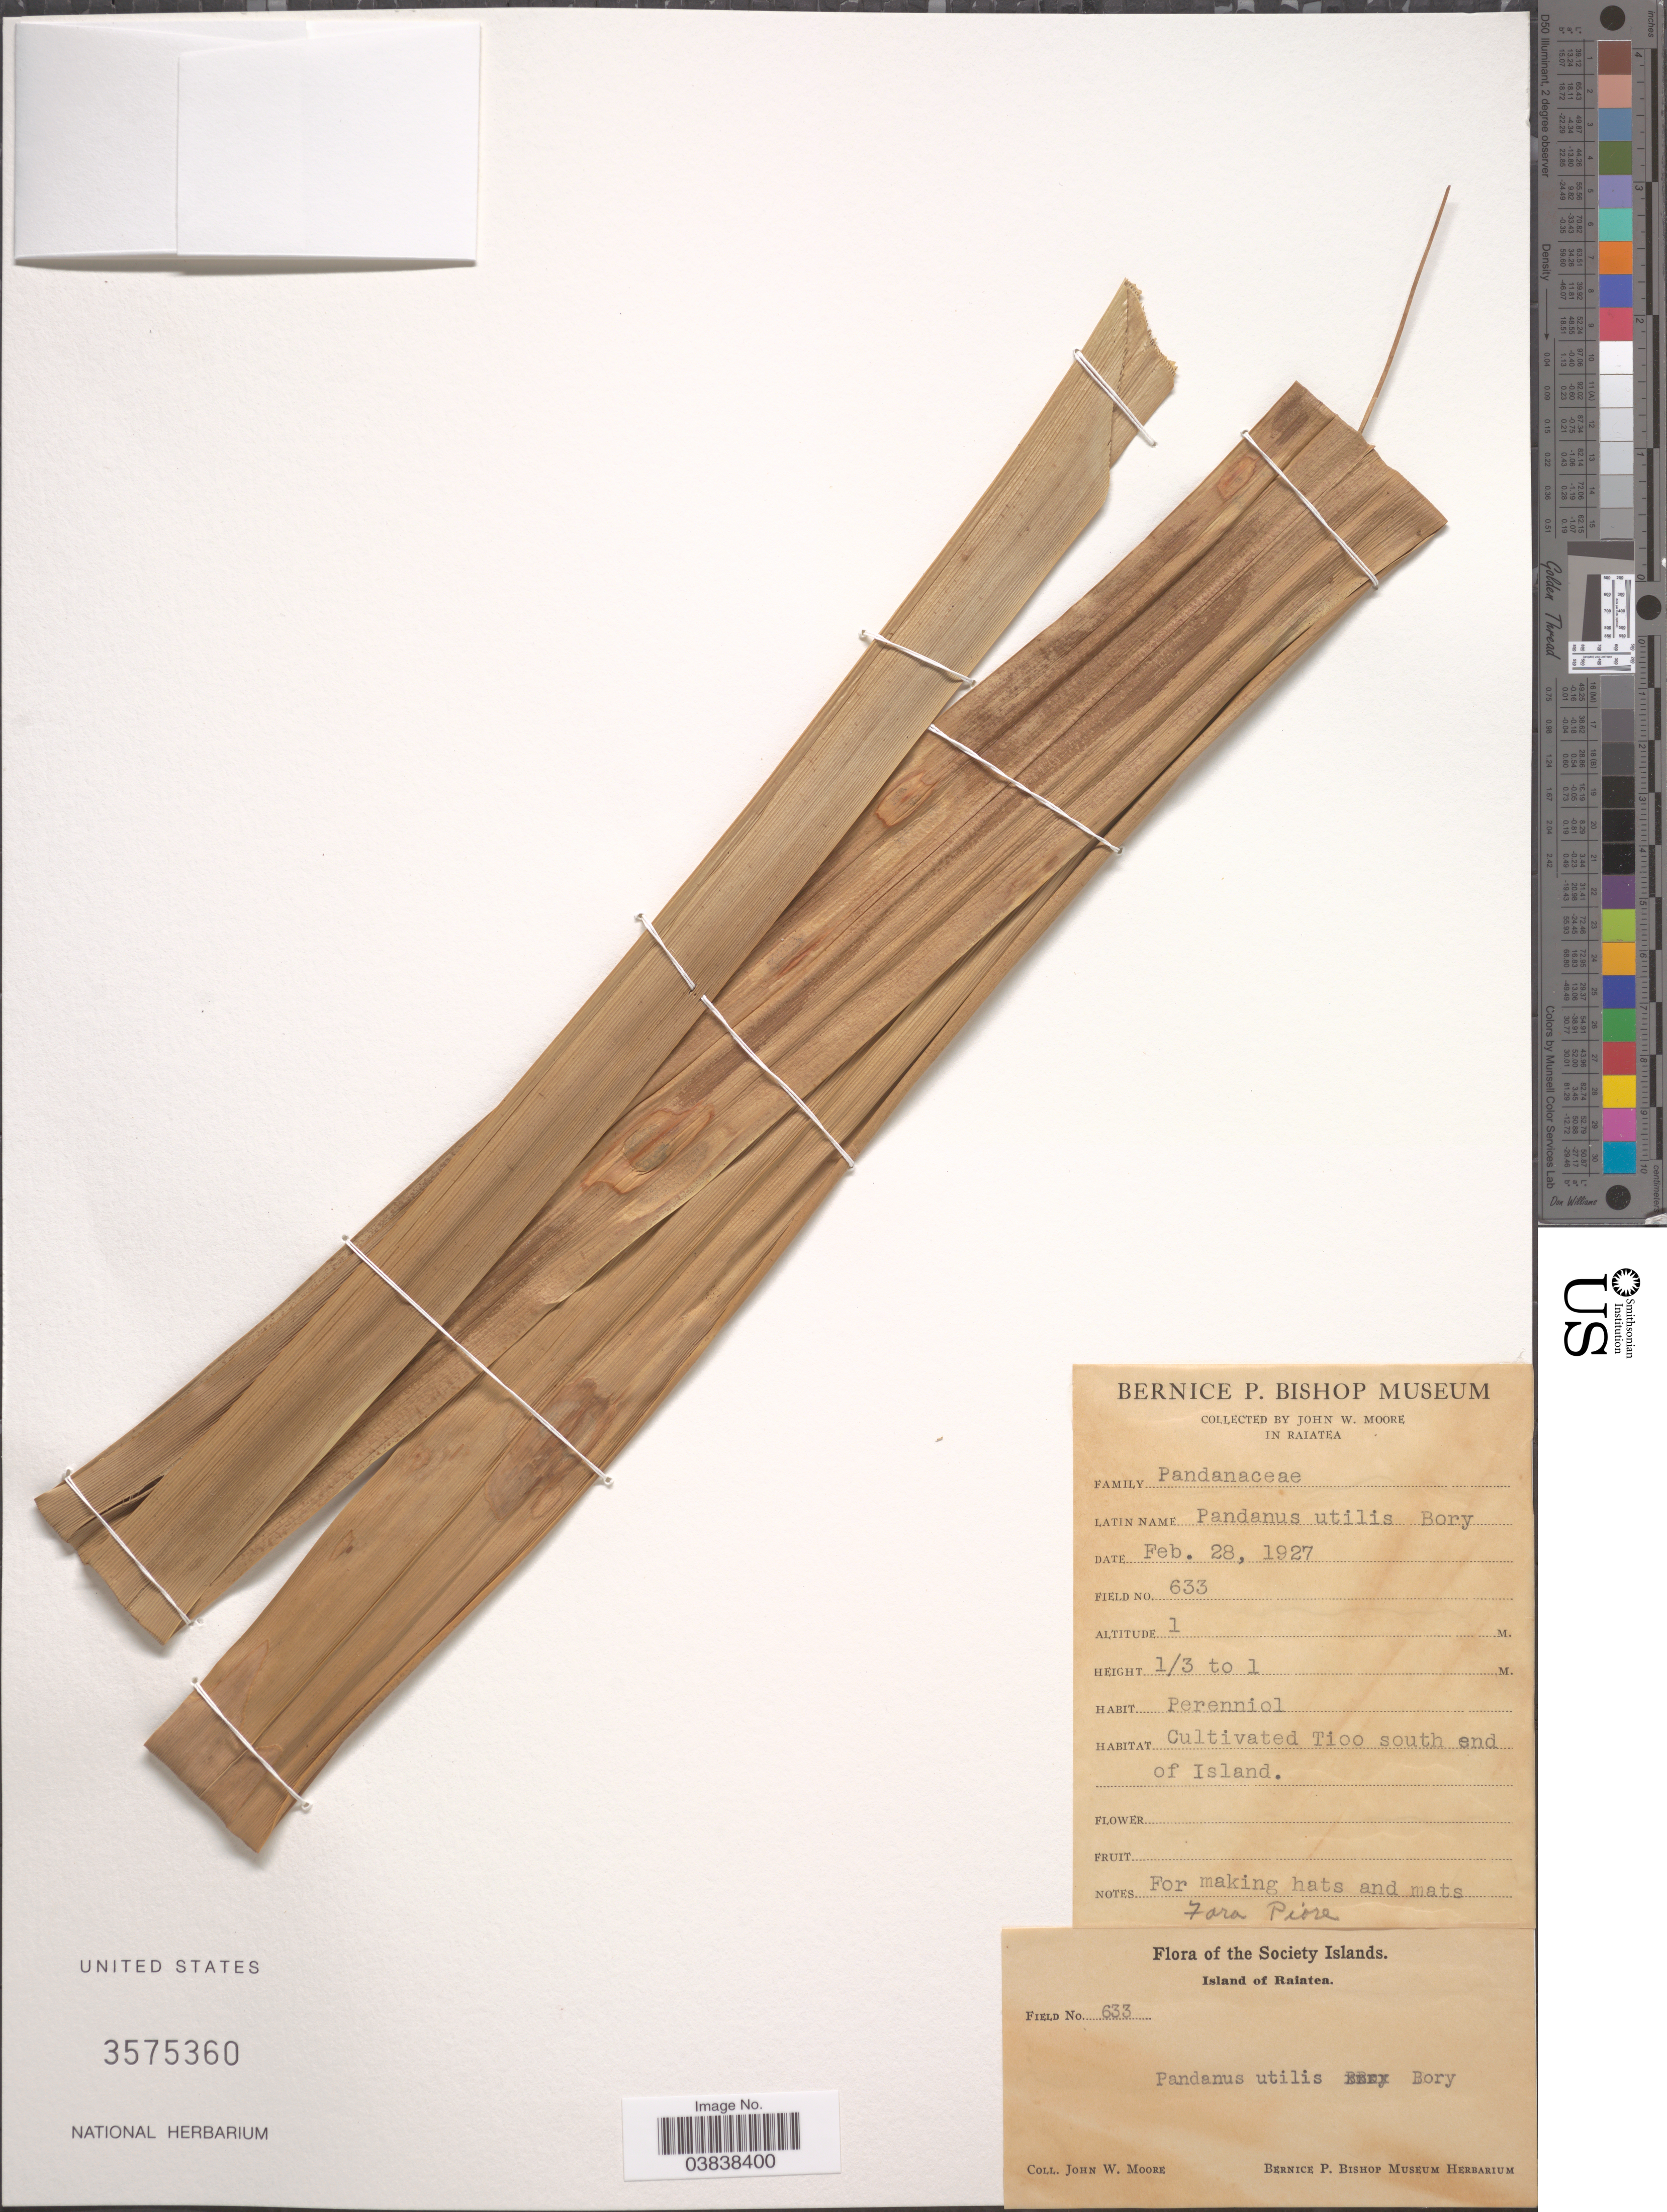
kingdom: Plantae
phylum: Tracheophyta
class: Liliopsida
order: Pandanales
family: Pandanaceae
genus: Pandanus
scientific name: Pandanus utilis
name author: Bory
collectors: J. Moore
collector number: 633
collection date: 1927-02-28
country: French Polynesia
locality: Society Islands. Island of Raiatea. Tioo south end of Island.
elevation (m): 1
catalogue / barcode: US 3575360